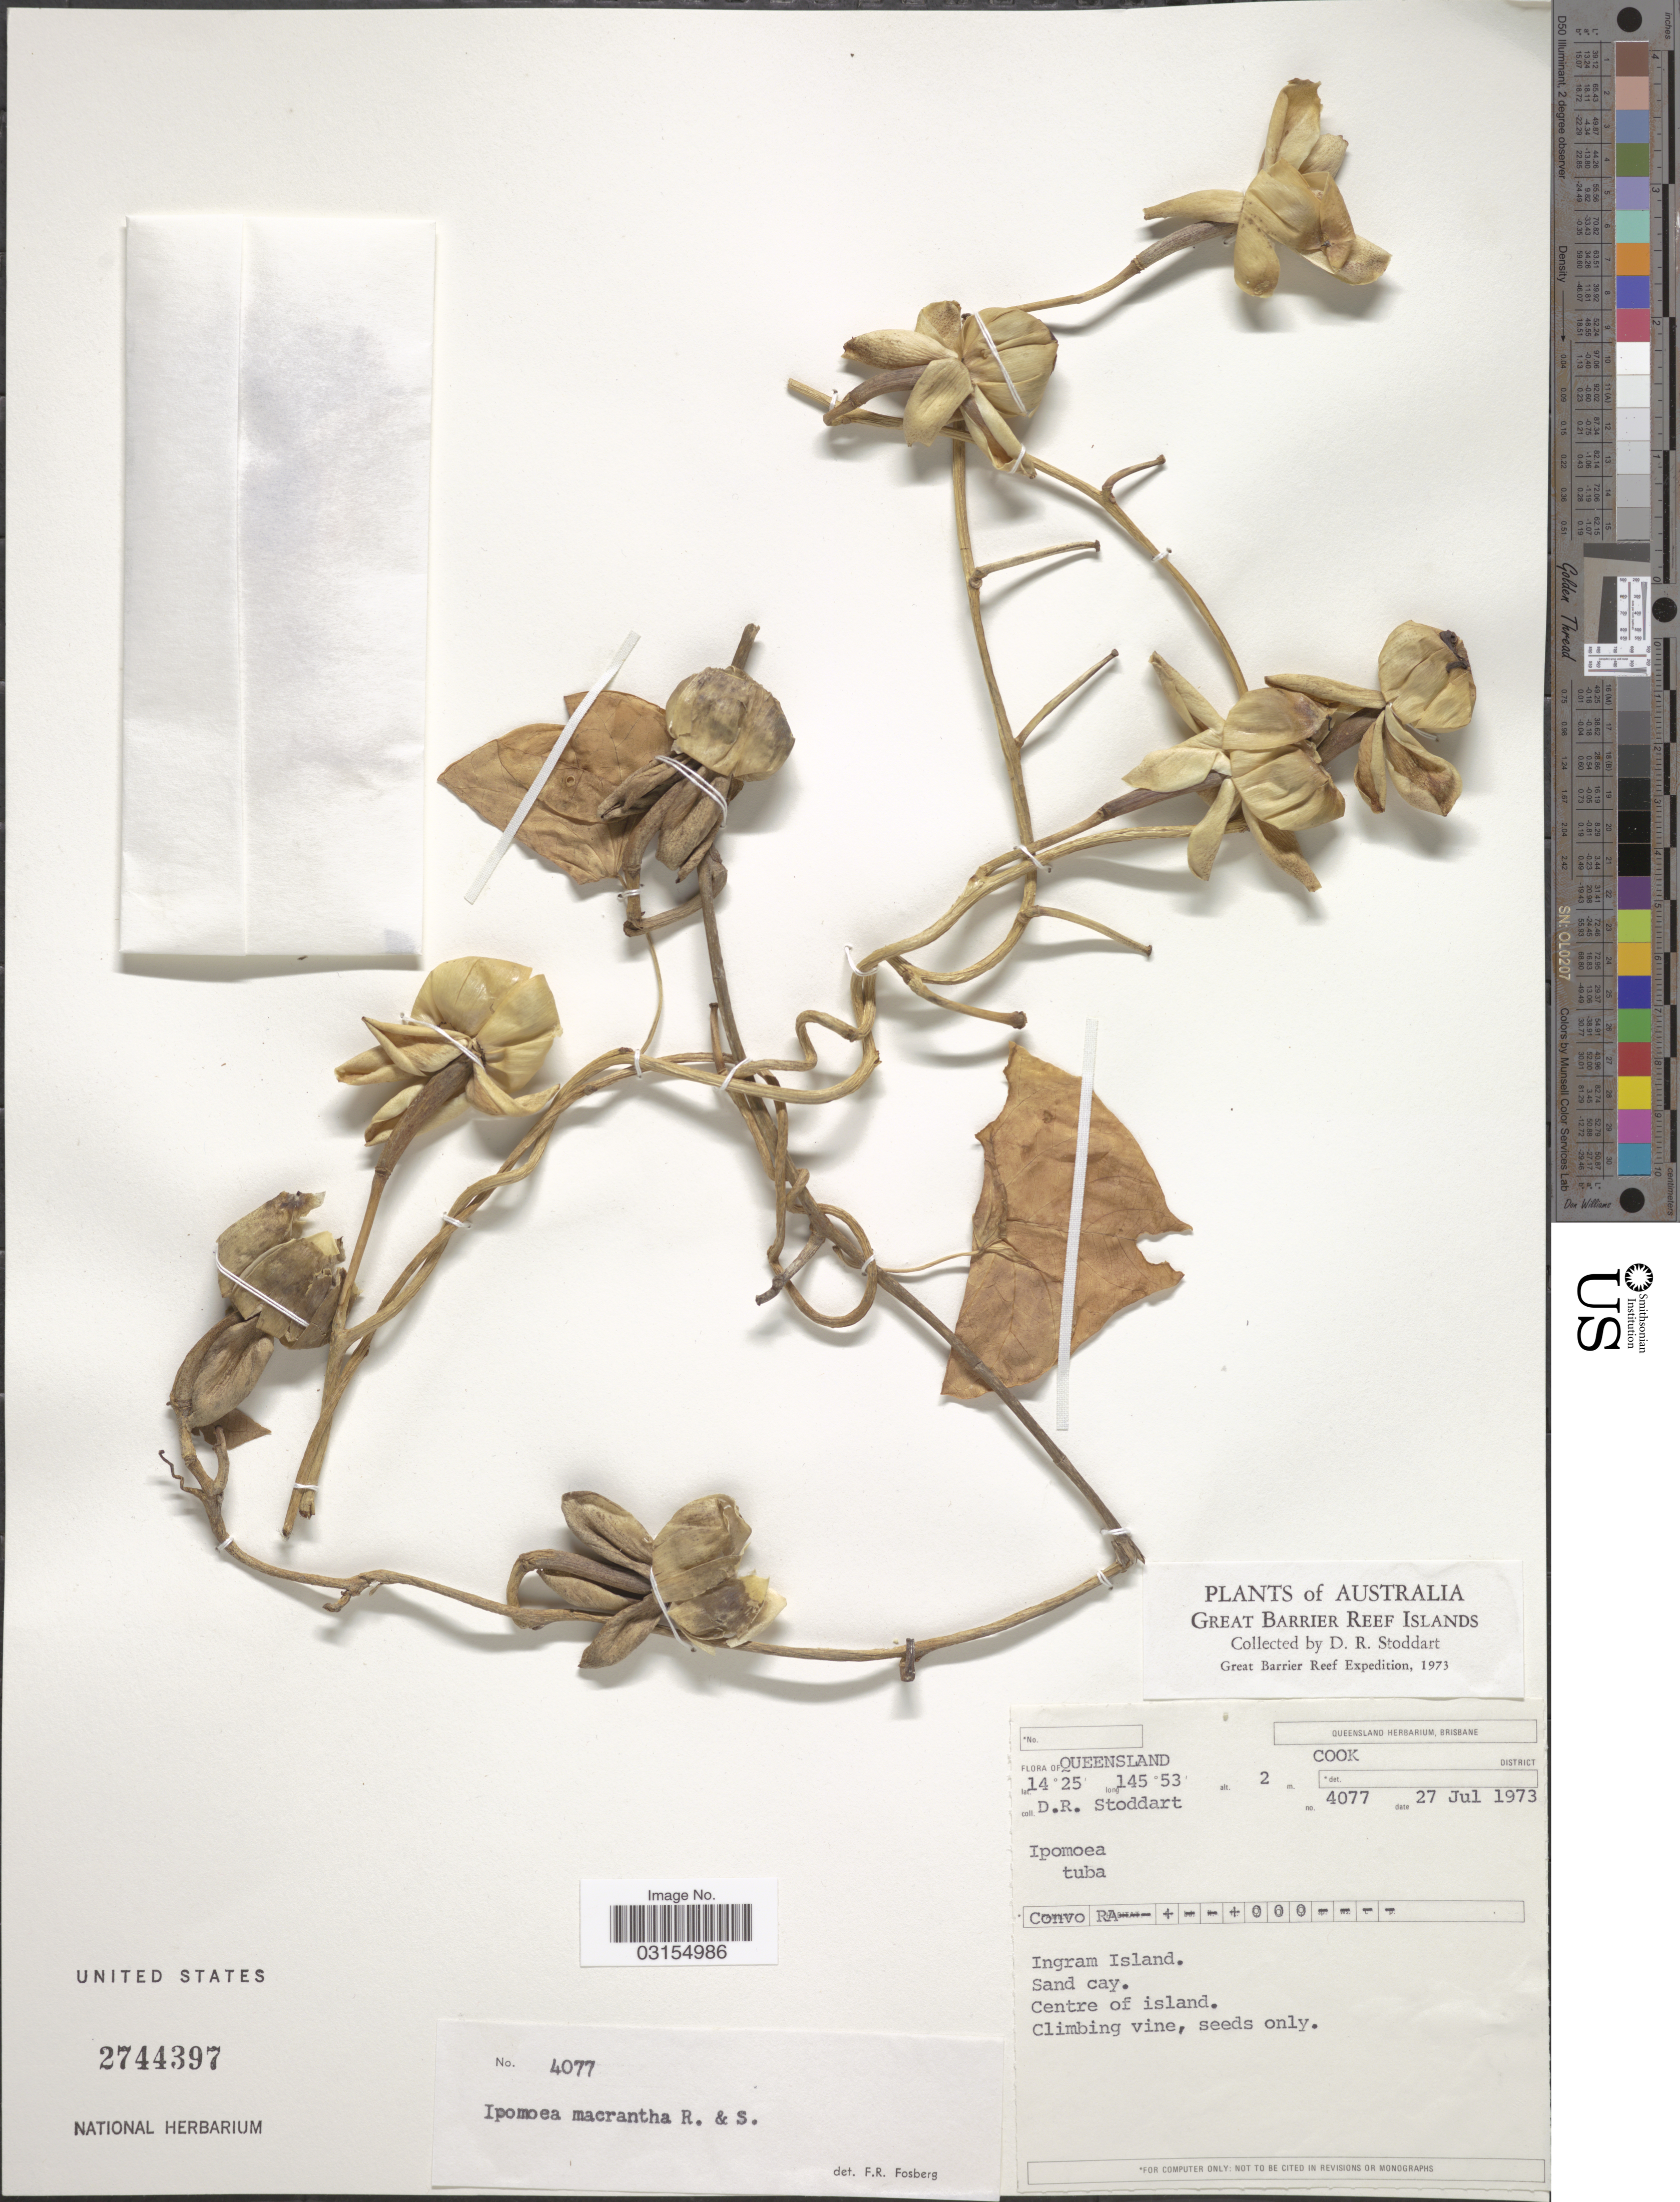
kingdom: Plantae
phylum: Tracheophyta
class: Magnoliopsida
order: Solanales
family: Convolvulaceae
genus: Ipomoea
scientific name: Ipomoea violacea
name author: L.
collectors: D. R. Stoddart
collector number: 4077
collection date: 1973-07-27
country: Australia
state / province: Queensland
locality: Great Barrier Reef Islands. Cook District. Ingram Island.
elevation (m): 2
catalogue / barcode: US 2744397